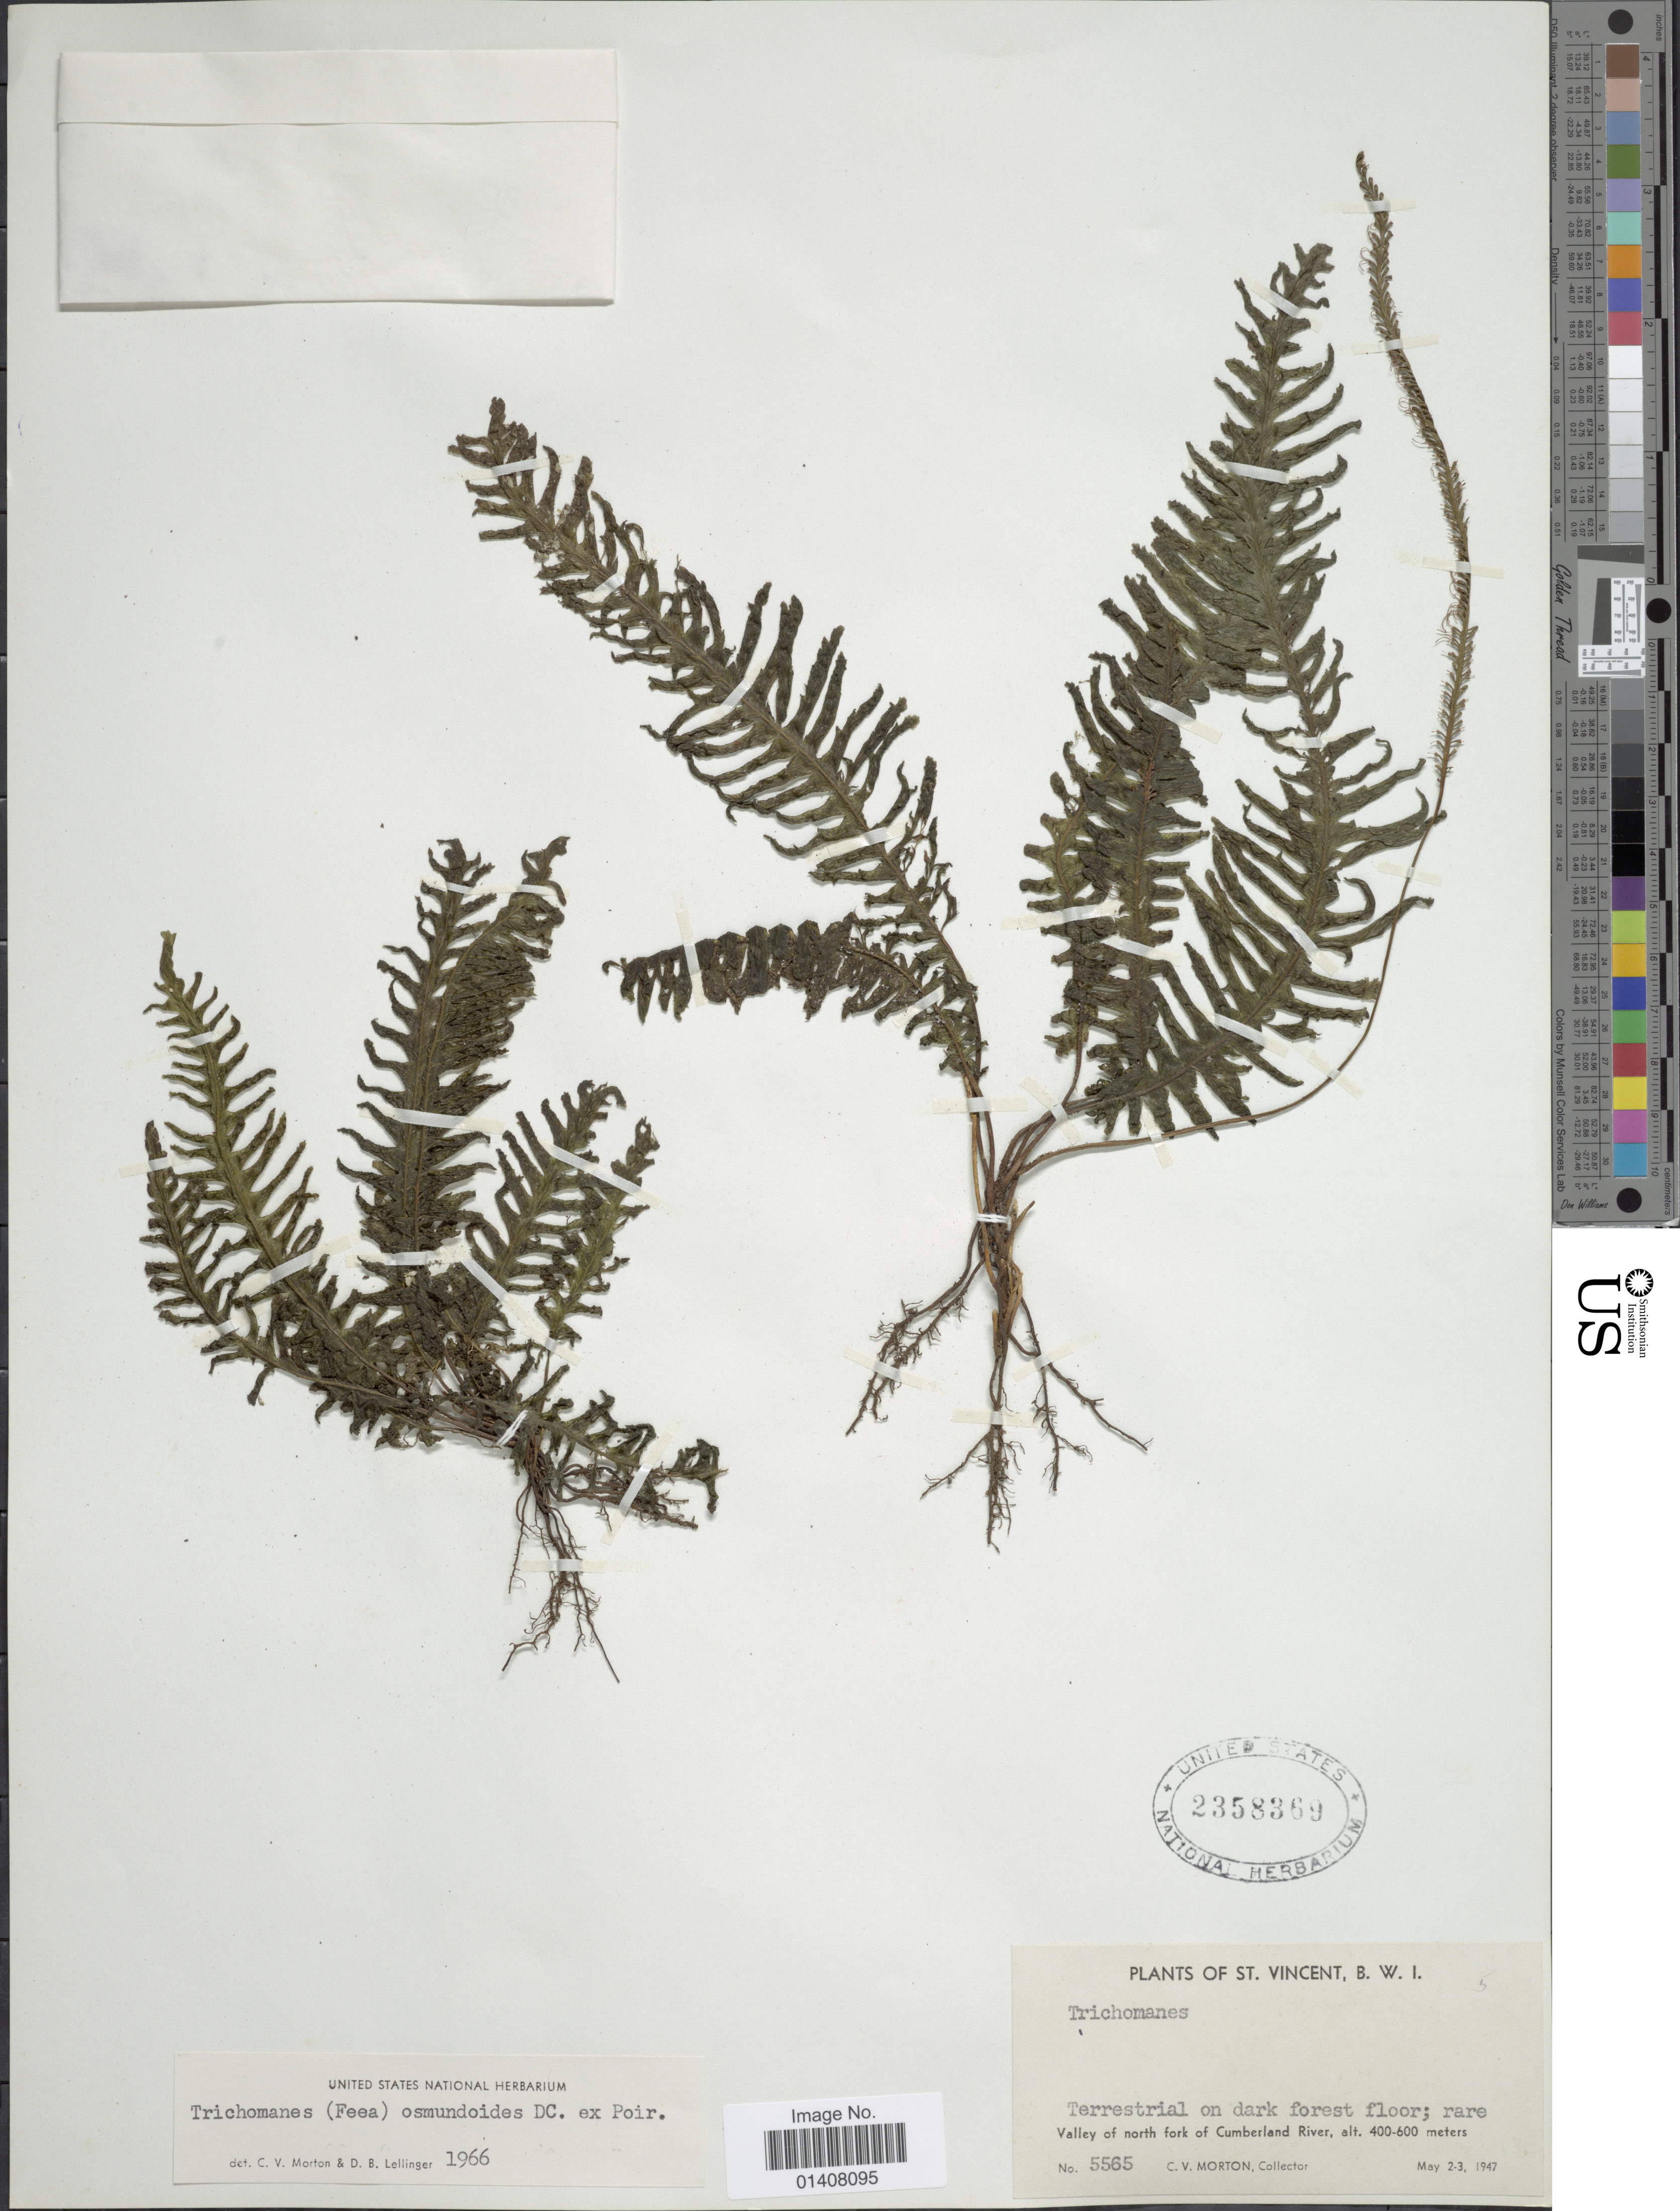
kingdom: Plantae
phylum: Tracheophyta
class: Polypodiopsida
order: Hymenophyllales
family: Hymenophyllaceae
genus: Trichomanes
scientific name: Trichomanes osmundoides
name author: DC. ex Poir.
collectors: C. V. Morton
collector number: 5565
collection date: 1947-05-02/1947-05-03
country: St. Vincent - Grenadines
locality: St. Vincent, B.W.I., Terrestrial on dark forest floor, Valley of north fork of Cumberland River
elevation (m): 400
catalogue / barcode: US 2358369